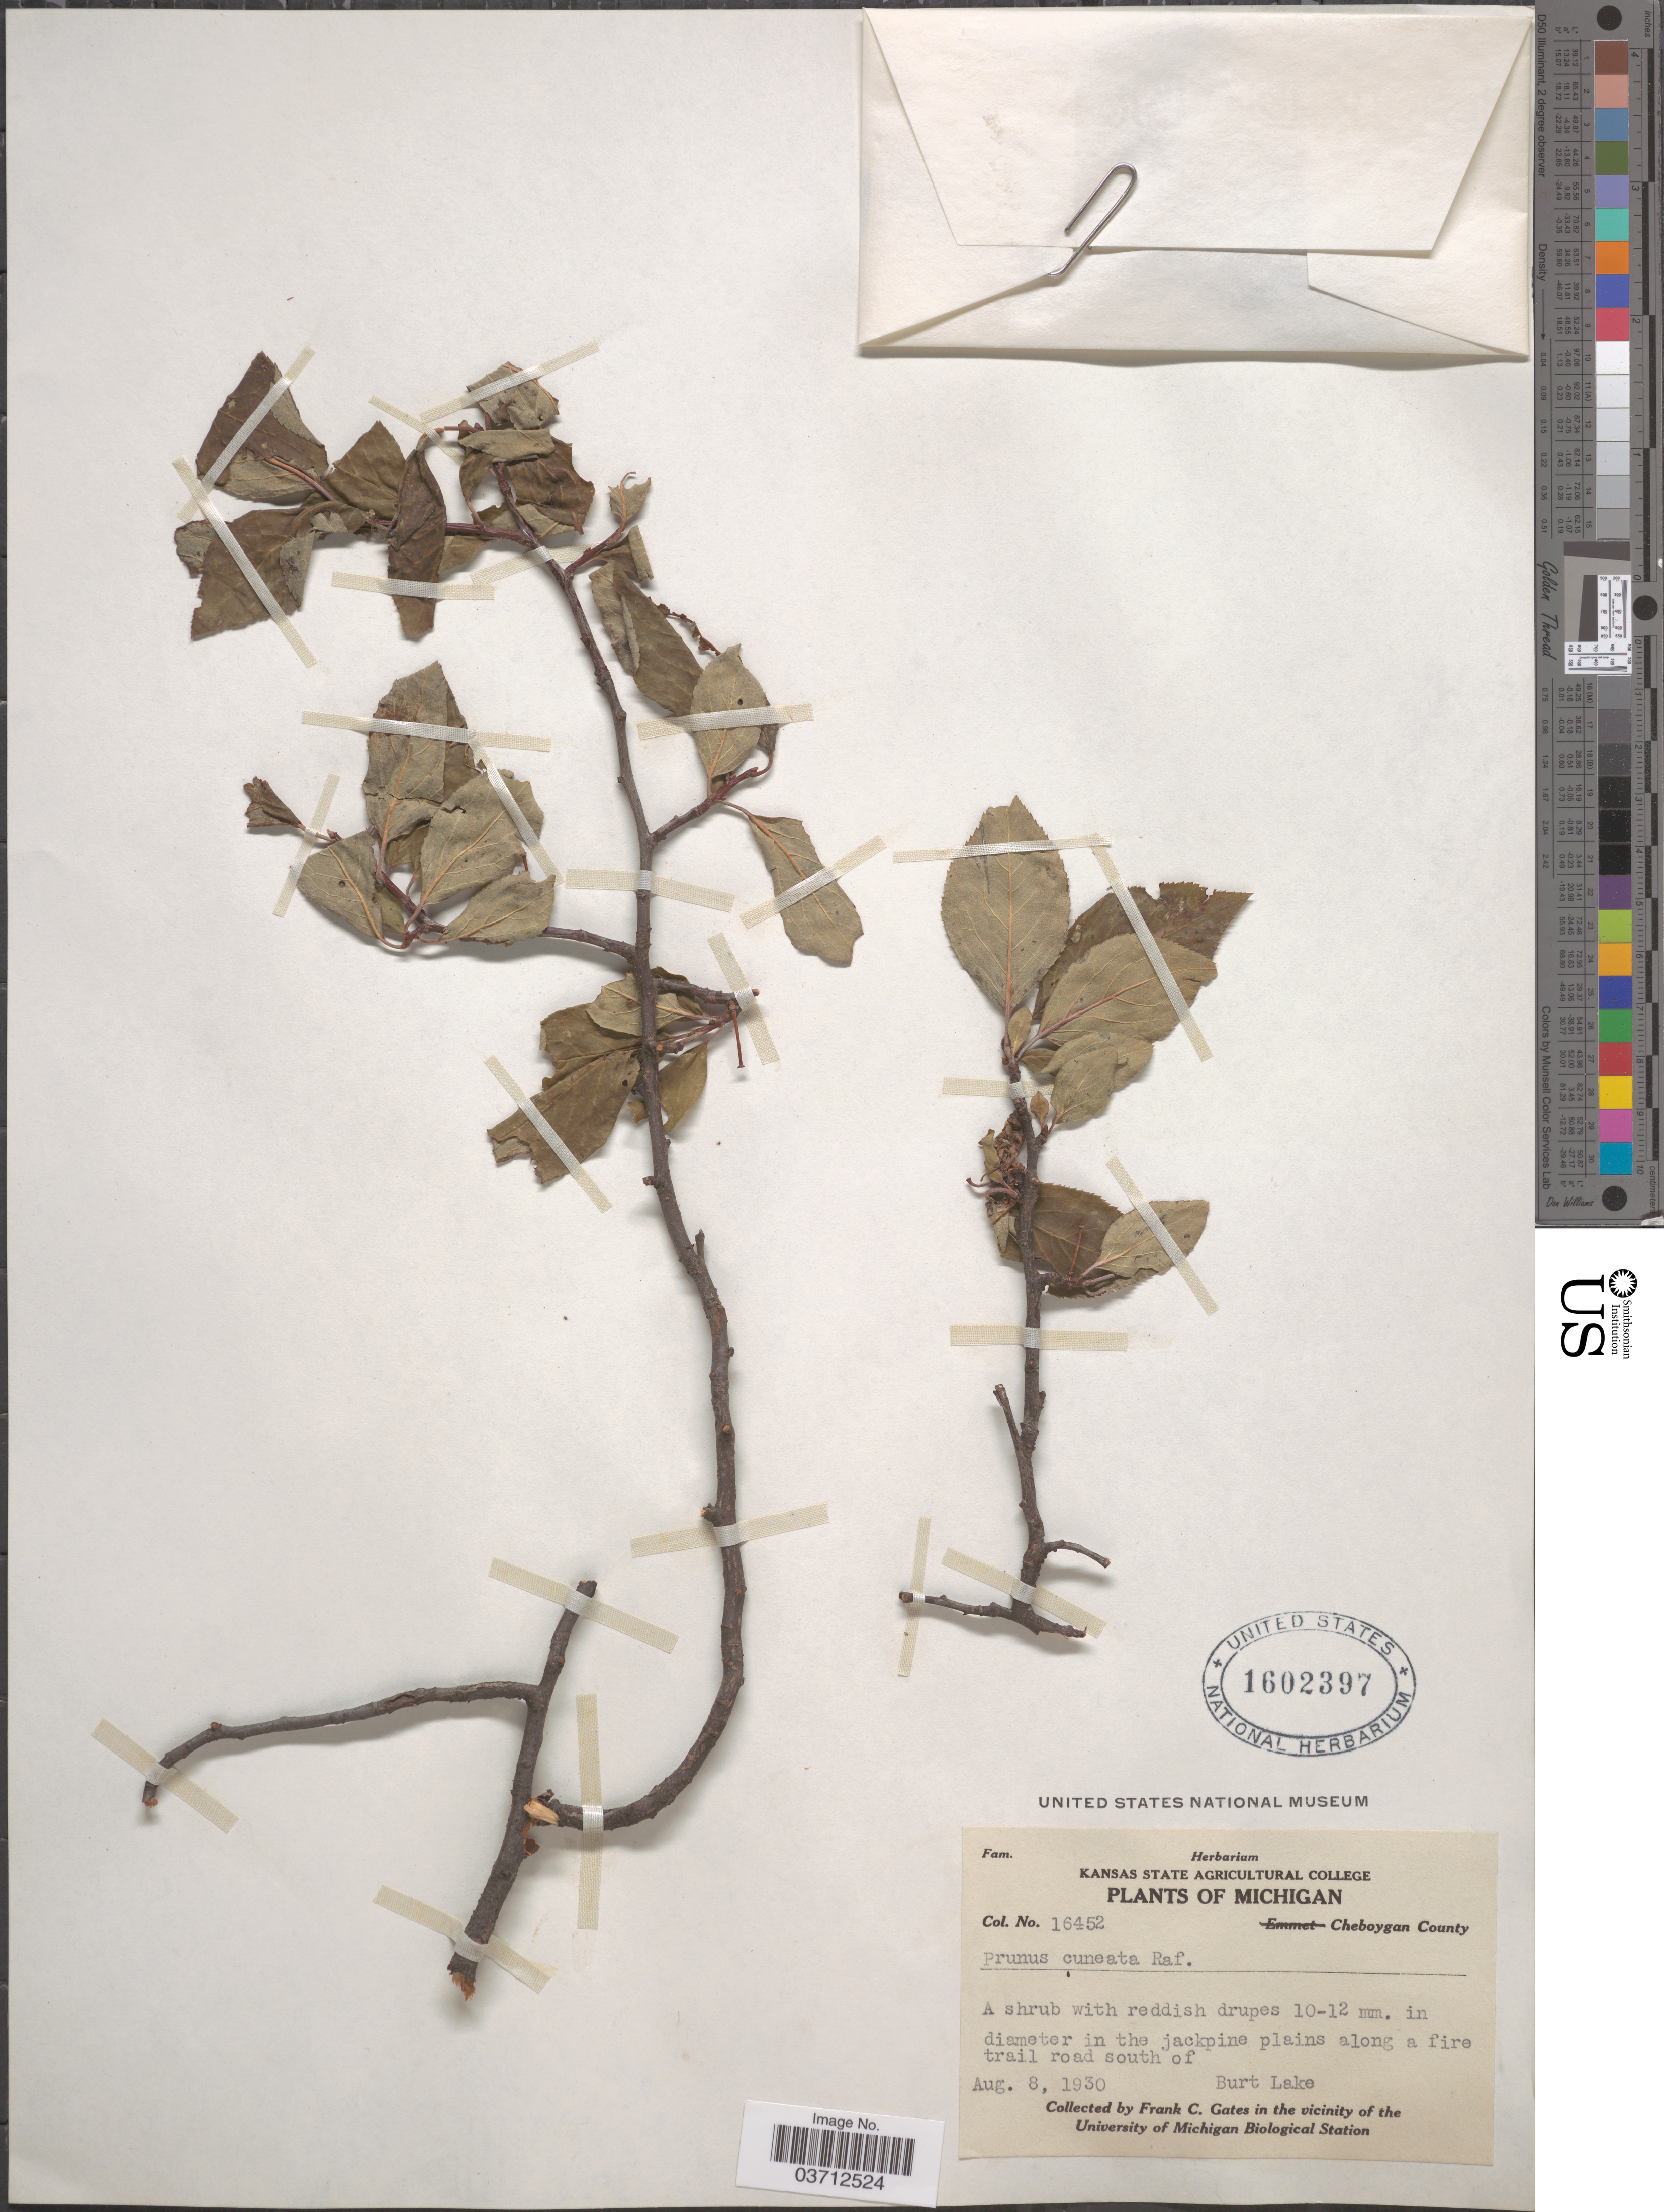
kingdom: Plantae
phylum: Tracheophyta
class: Magnoliopsida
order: Rosales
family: Rosaceae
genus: Prunus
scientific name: Prunus cuneata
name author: Raf.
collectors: F. C. Gates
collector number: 16452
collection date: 1930-08-08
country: United States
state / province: Michigan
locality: Cheboygan County. Diameter in the jackpine plains along a fire trail road south of Burt Lake.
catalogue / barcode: US 1602397